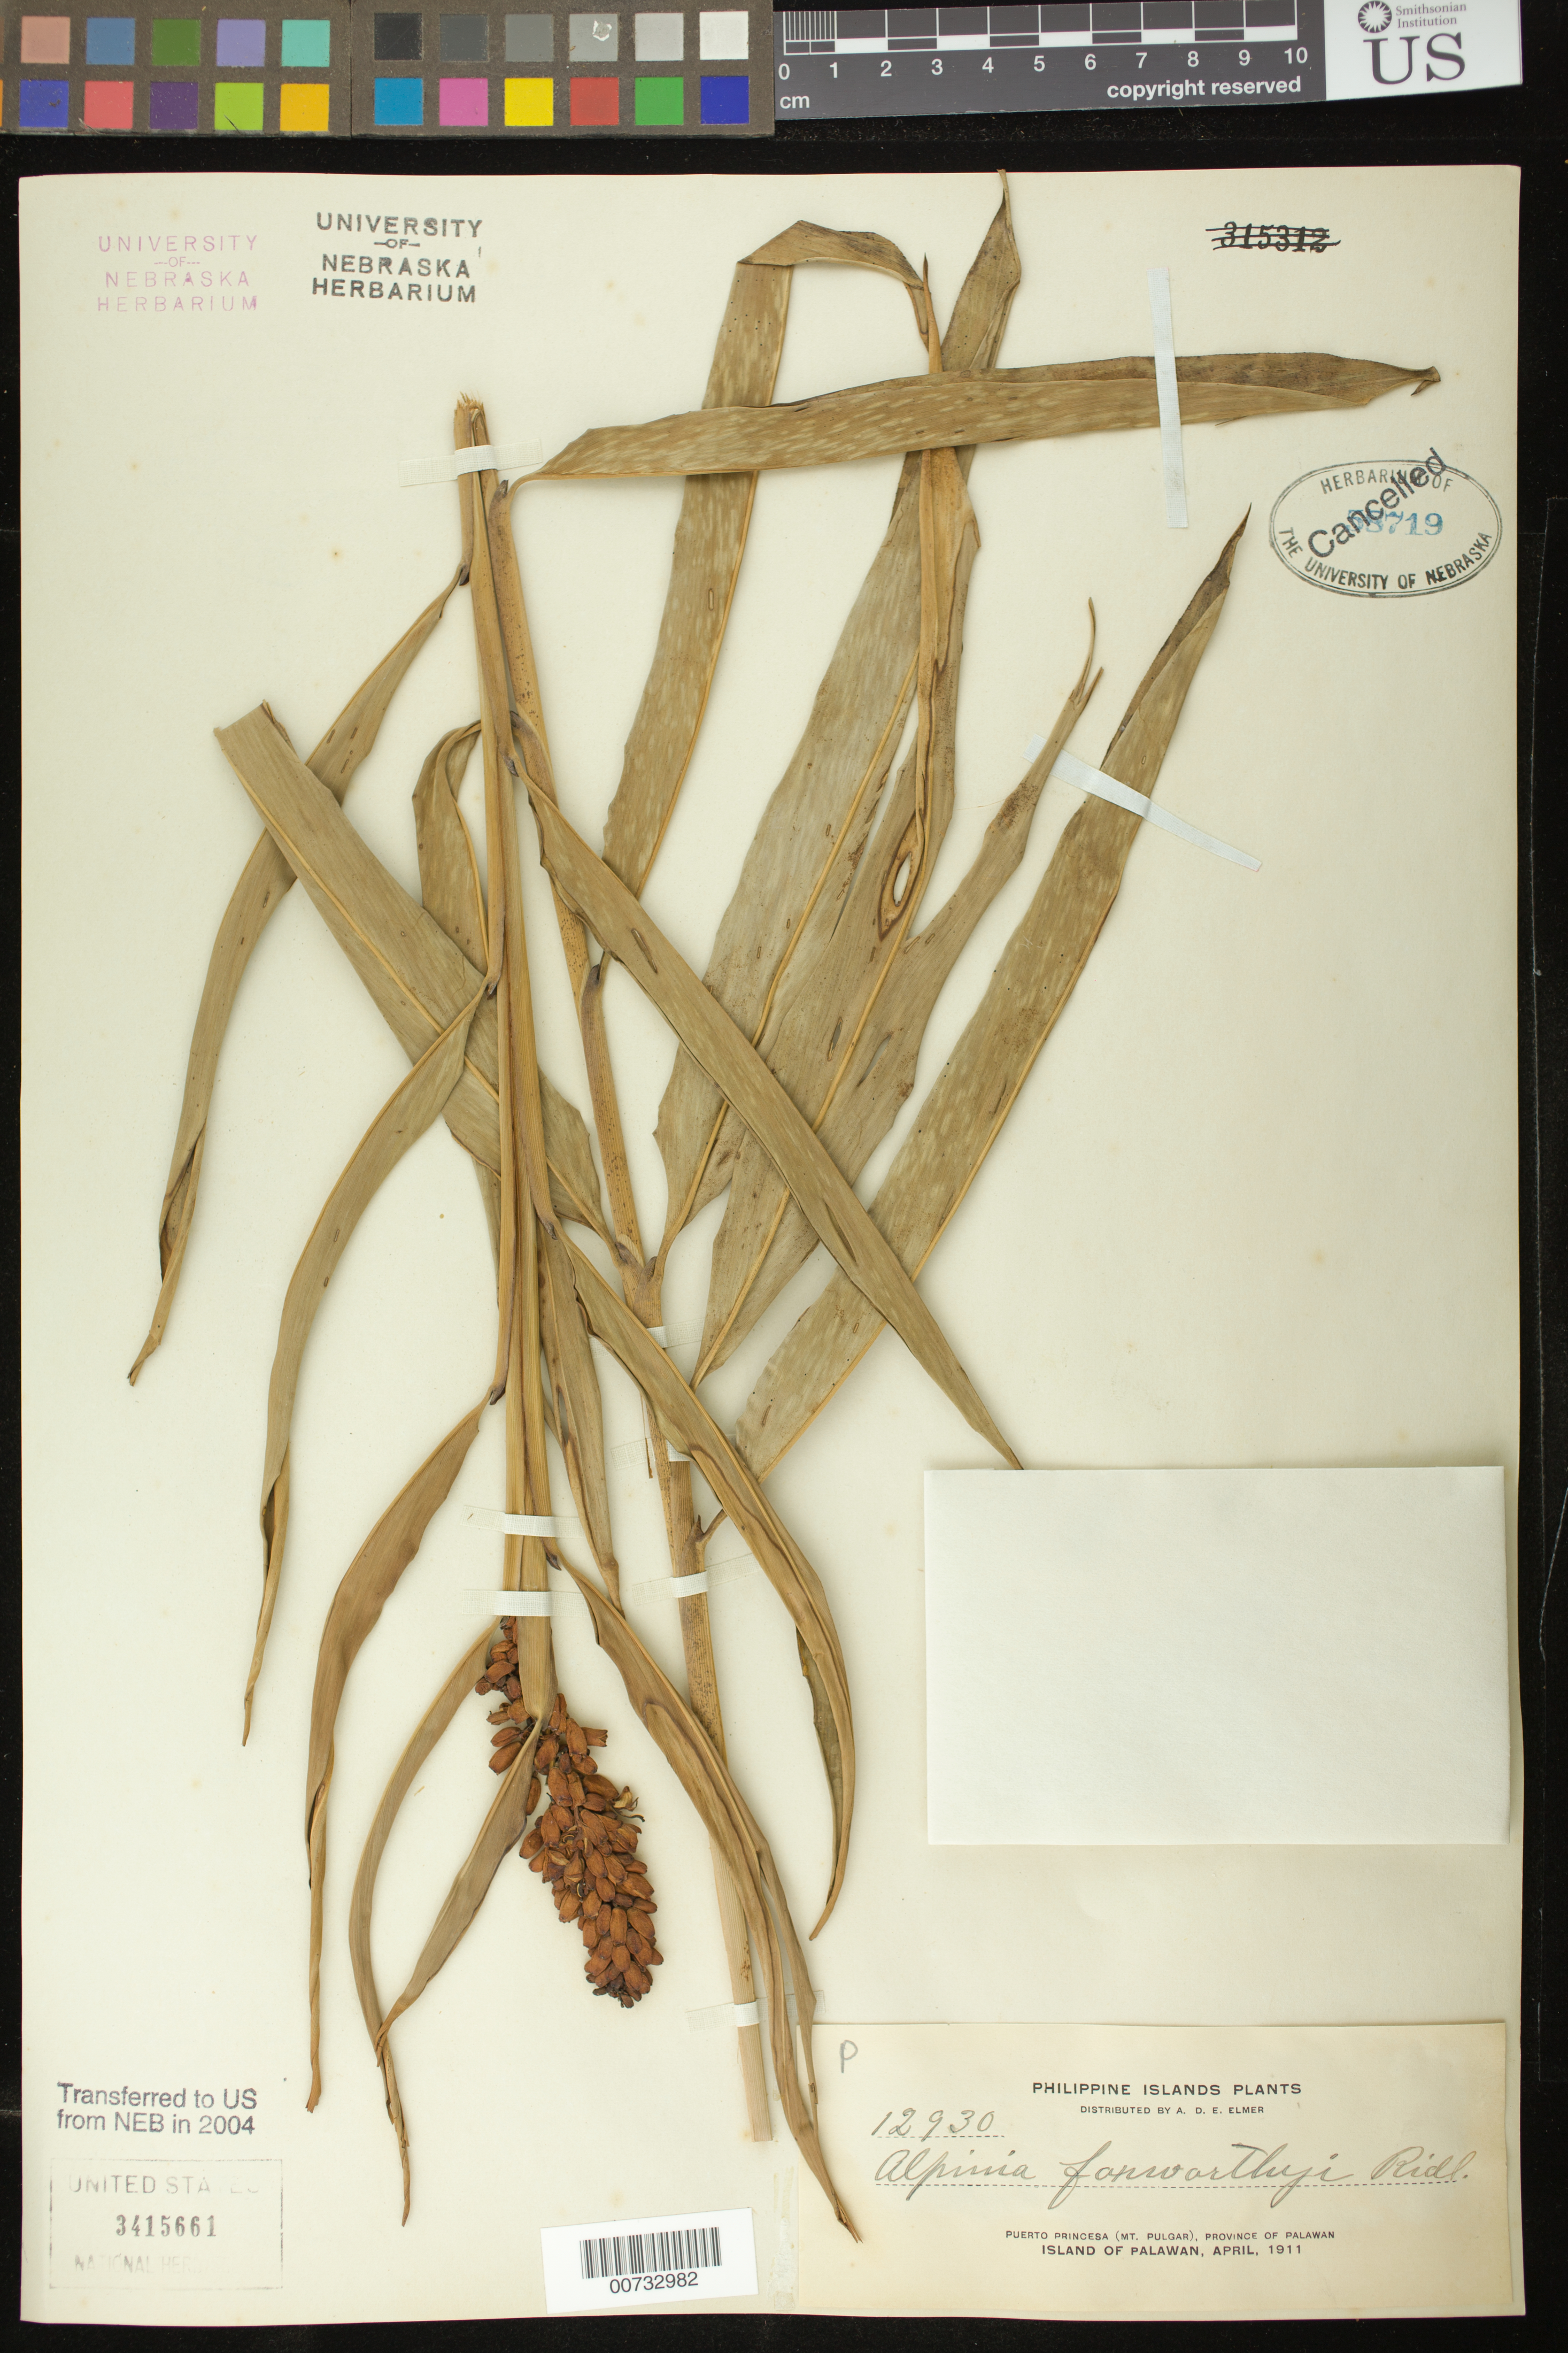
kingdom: Plantae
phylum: Tracheophyta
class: Liliopsida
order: Zingiberales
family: Zingiberaceae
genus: Alpinia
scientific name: Alpinia foxworthyi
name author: Ridl.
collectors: A. D. E. Elmer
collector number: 12930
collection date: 1911-04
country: Philippines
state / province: Mimaropa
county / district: Palawan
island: Palawan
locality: Puerto Princesa (Mt. Pulgar).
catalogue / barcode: US 3415661